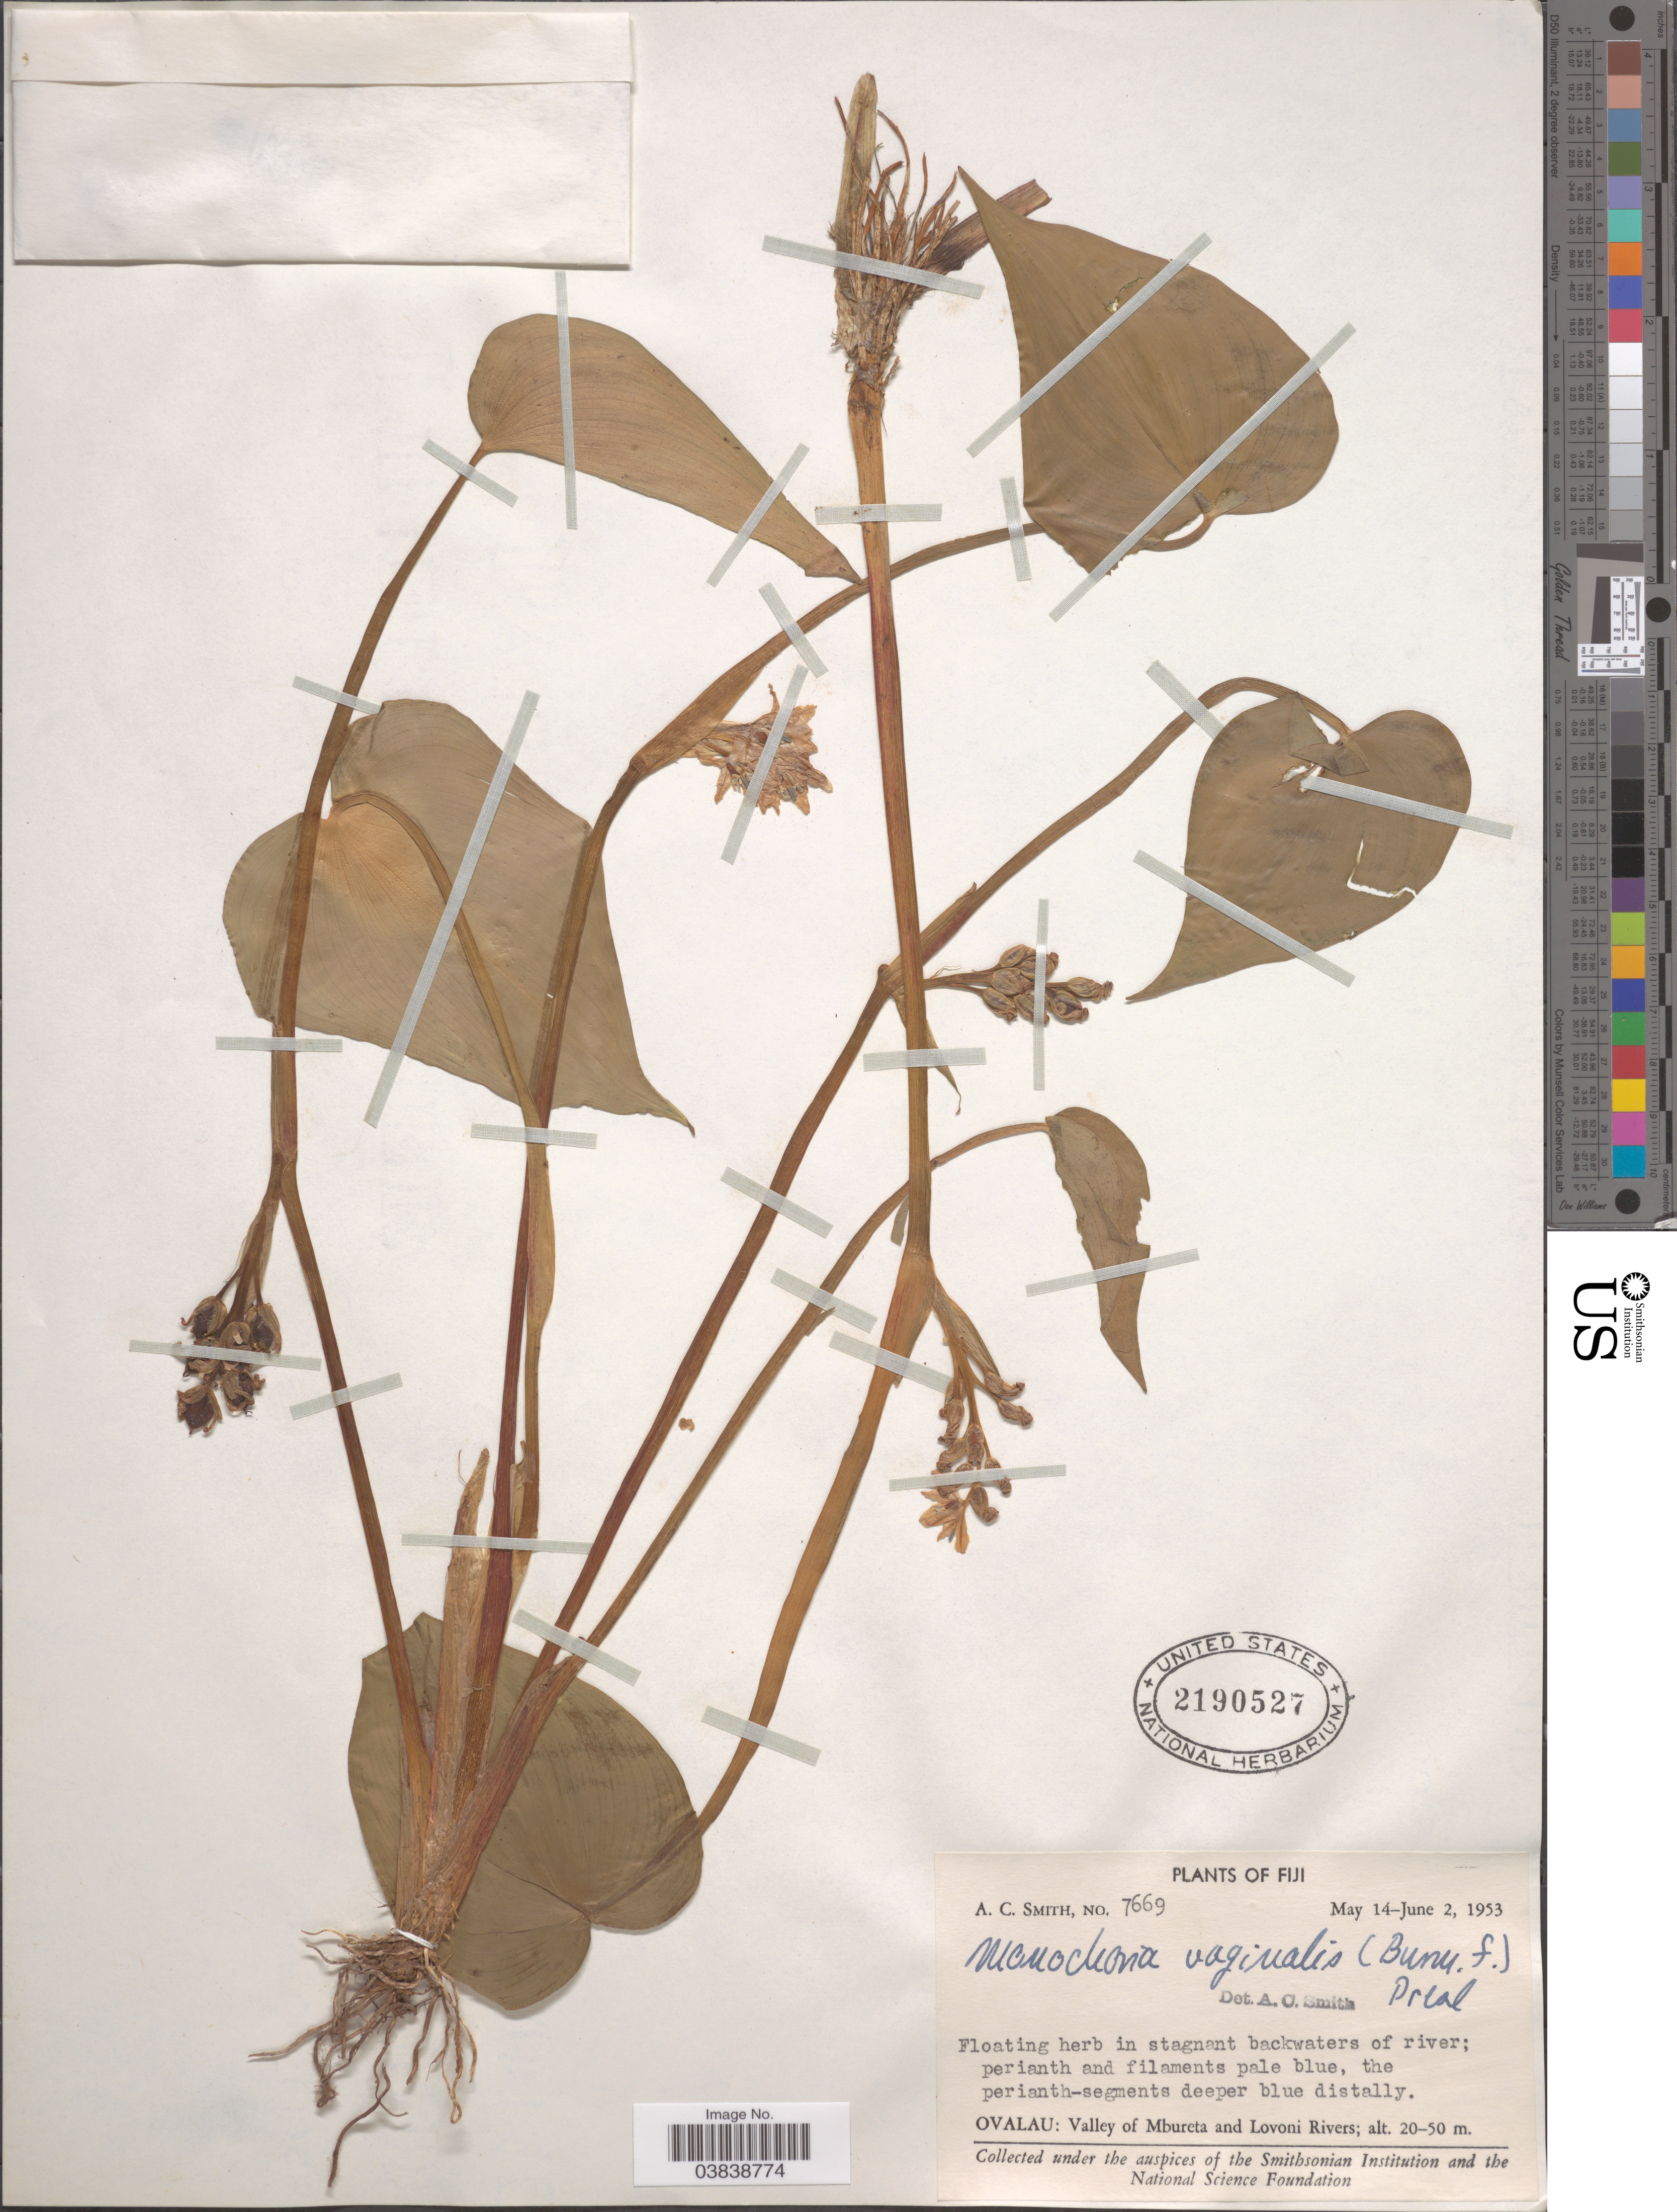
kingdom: Plantae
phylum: Tracheophyta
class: Liliopsida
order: Commelinales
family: Pontederiaceae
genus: Monochoria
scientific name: Monochoria vaginalis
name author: (Burm. f.) C. Presl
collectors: A. C. Smith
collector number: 7669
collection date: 1953-05-14/1953-06-02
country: Fiji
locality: Ovalau: Valley of Mbureta and Lovoni Rivers.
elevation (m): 20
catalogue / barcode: US 2190527